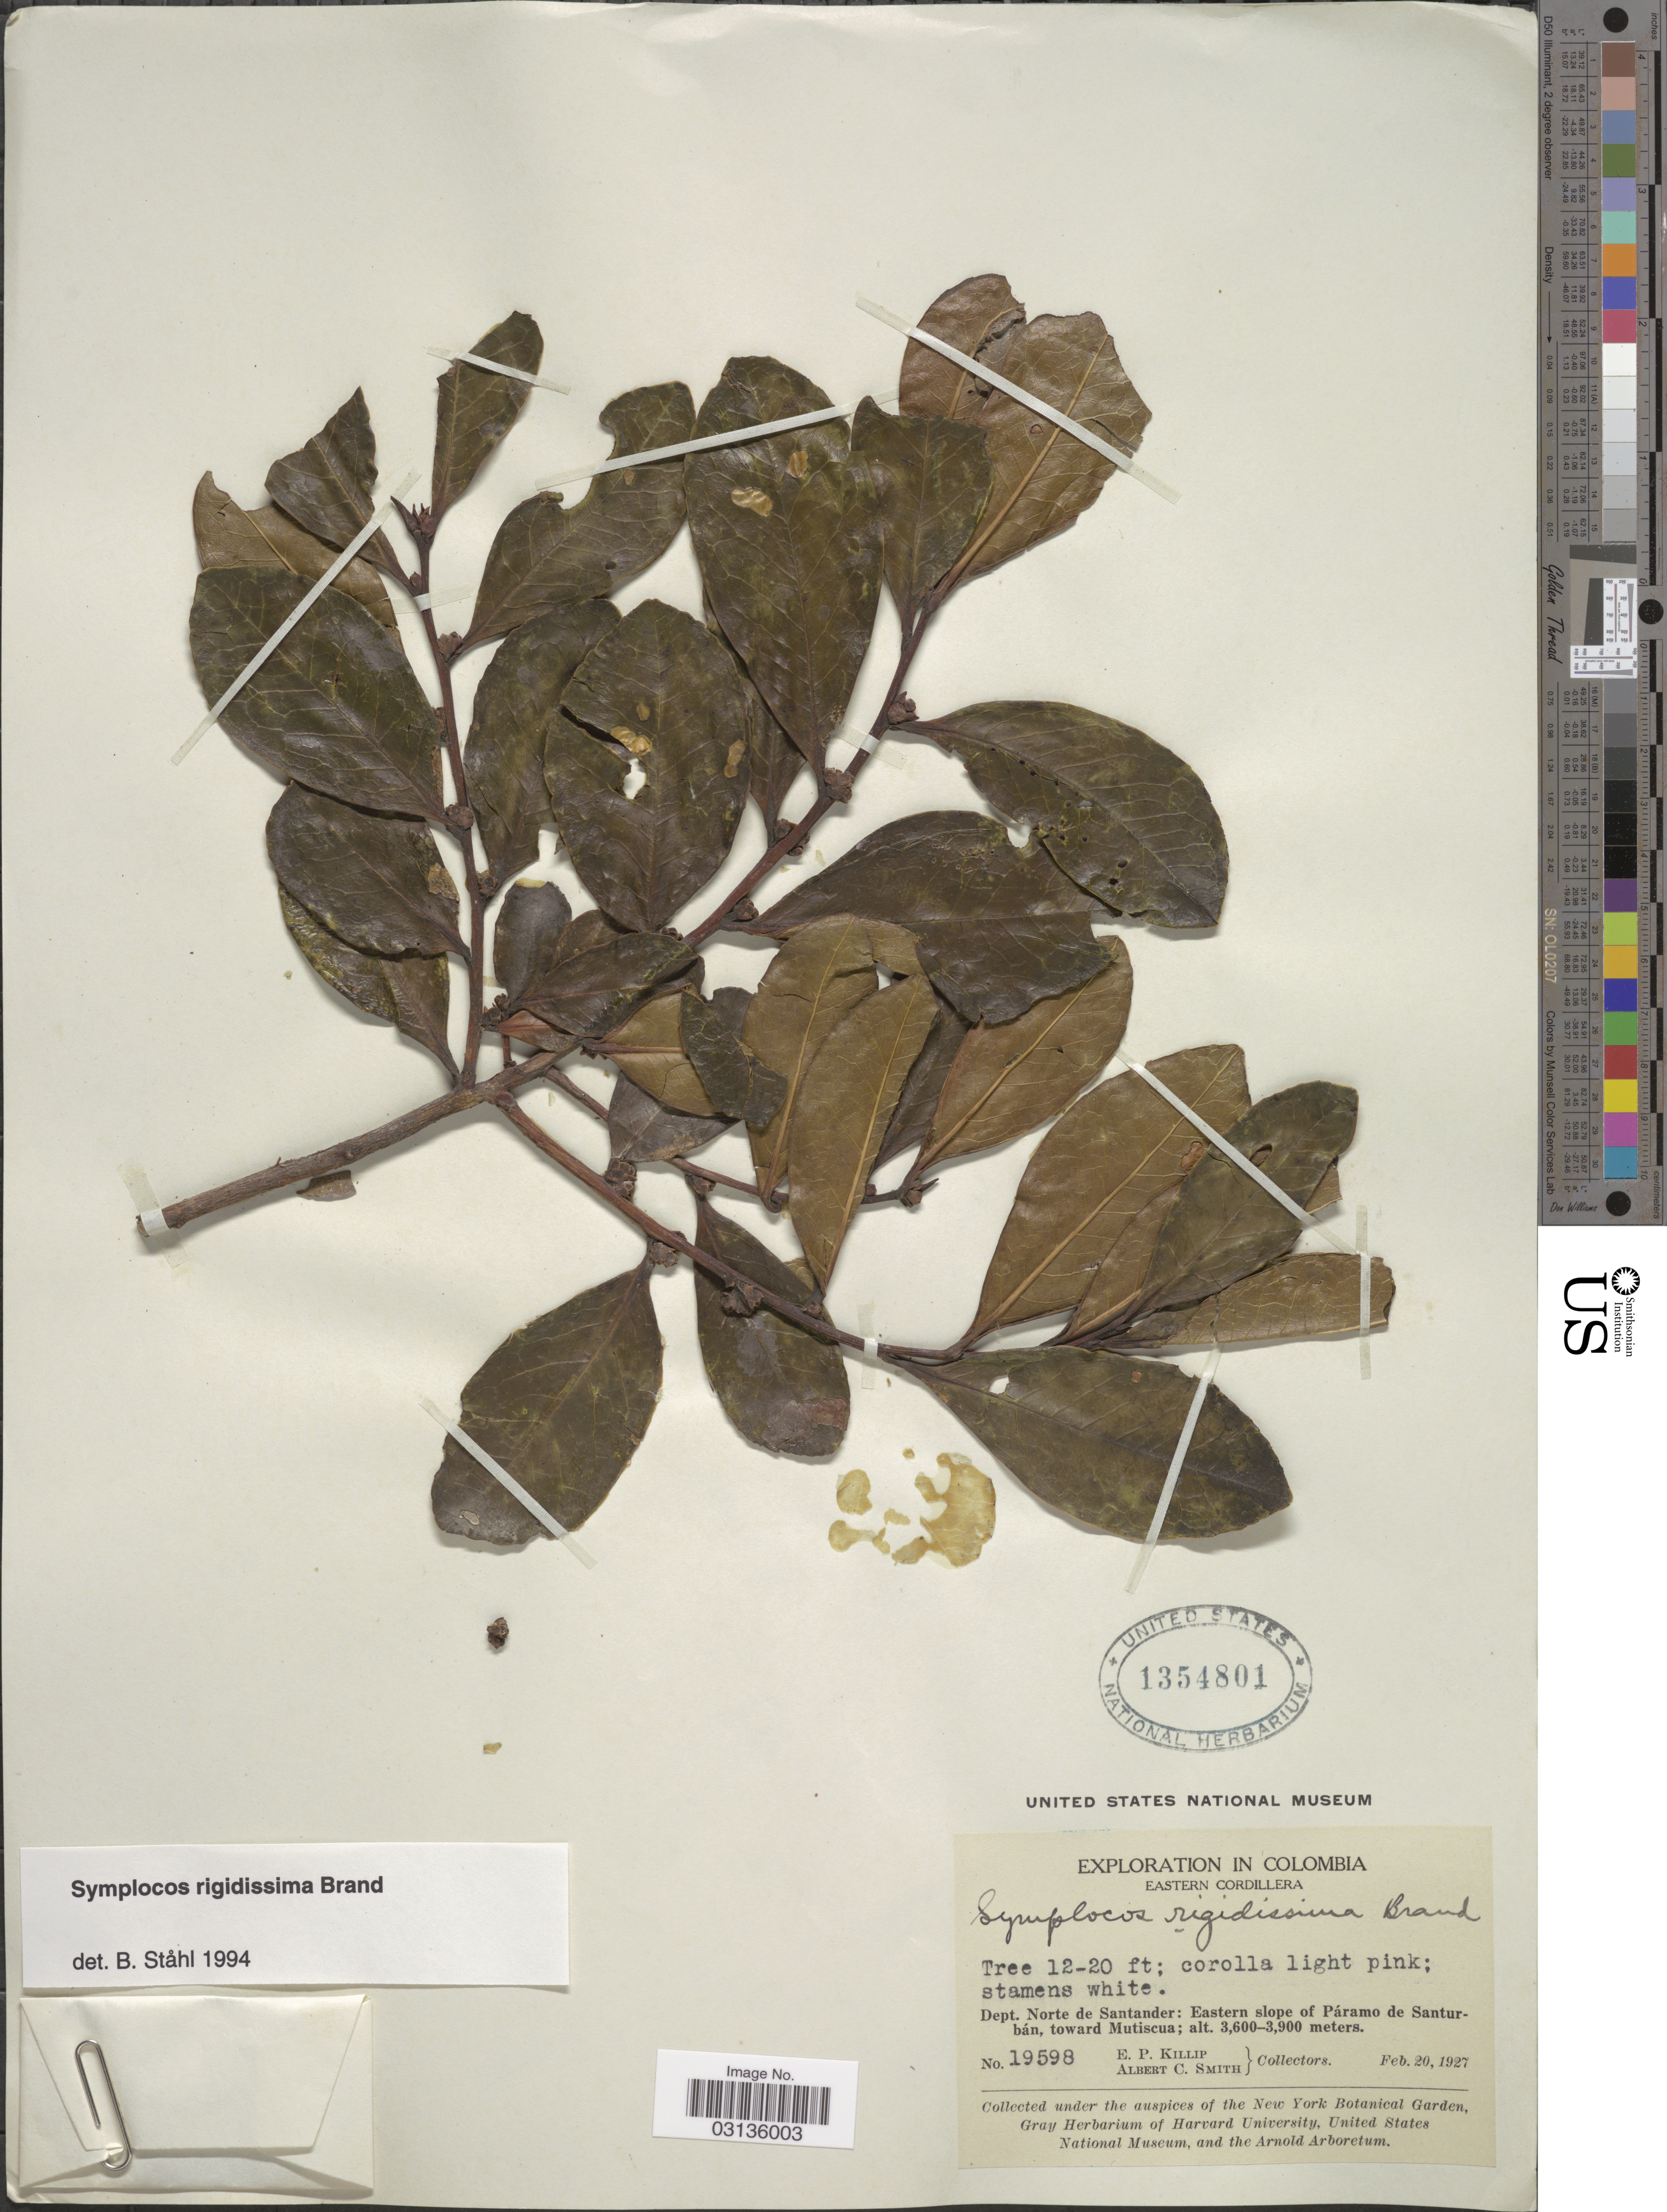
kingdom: Plantae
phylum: Tracheophyta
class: Magnoliopsida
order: Ericales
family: Symplocaceae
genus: Symplocos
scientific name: Symplocos rigidissima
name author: Brand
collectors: E. P. Killip & A. C. Smith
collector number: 19598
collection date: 1927-02-20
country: Colombia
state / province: Norte de Santander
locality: Eastern Cordillera. Dept. Norte de Santander: Eastern slope of Páramo de Santurbán, toward Mutiscua.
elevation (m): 3600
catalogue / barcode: US 1354801